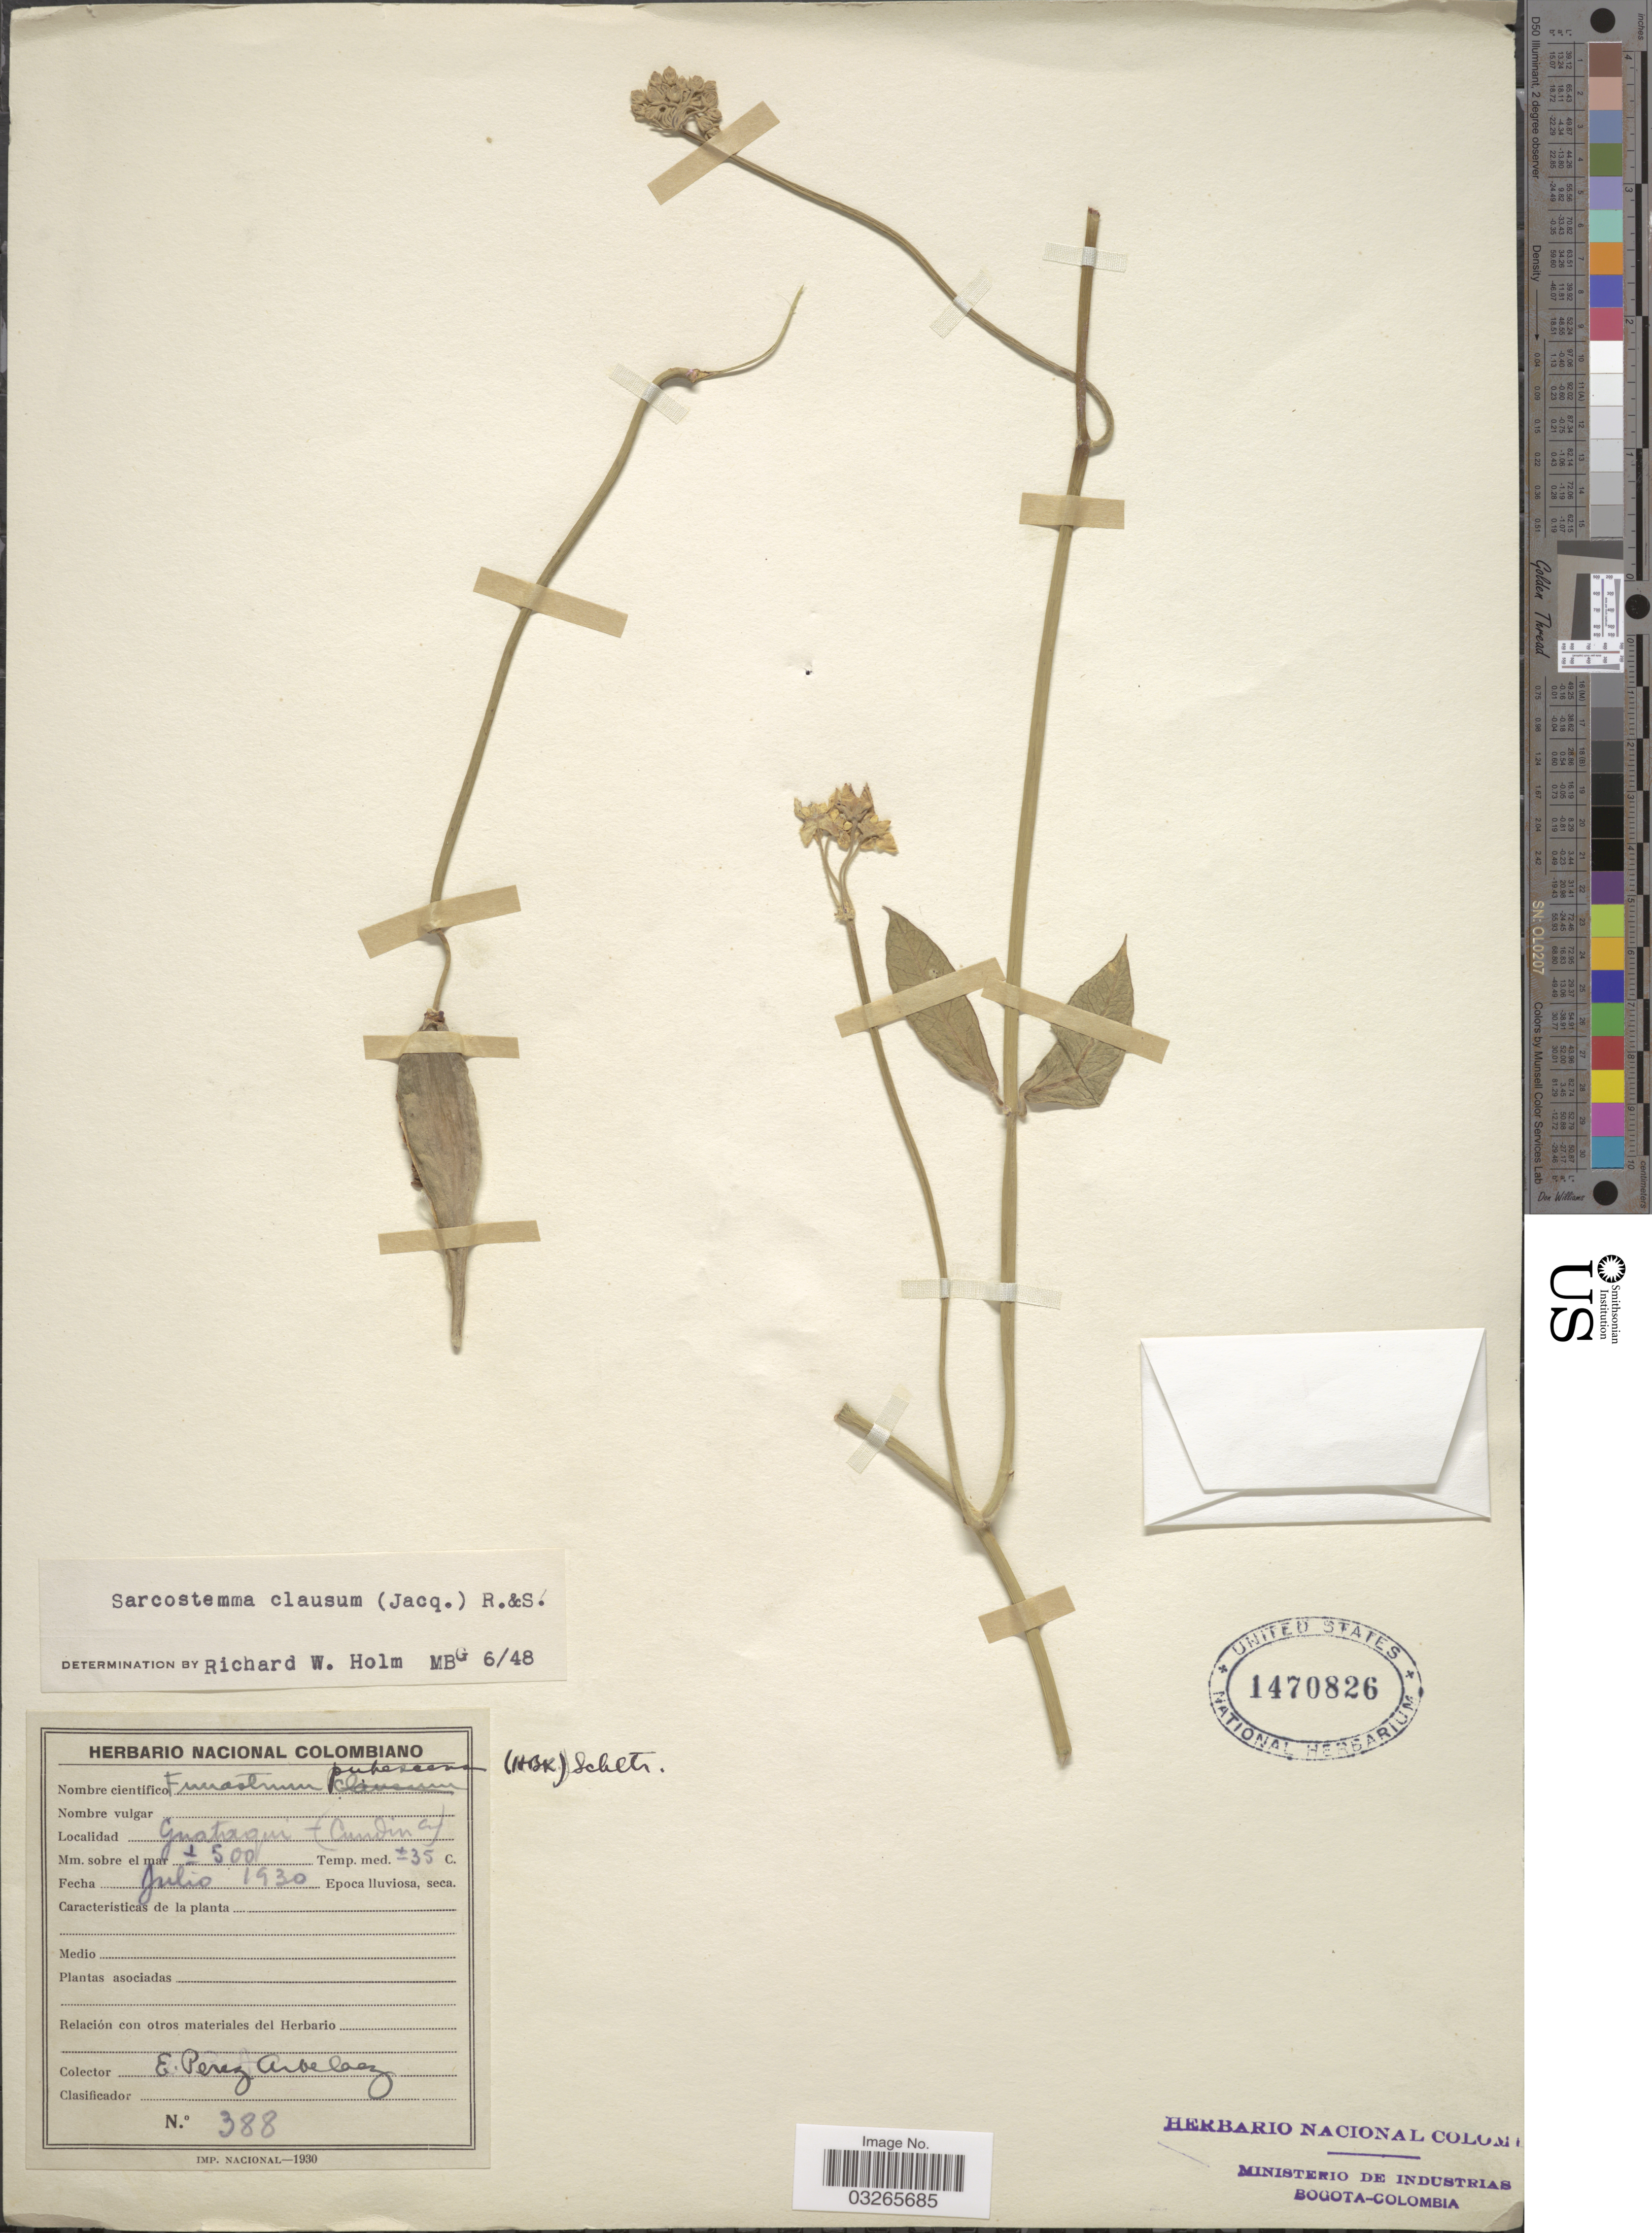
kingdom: Plantae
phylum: Tracheophyta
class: Magnoliopsida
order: Gentianales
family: Apocynaceae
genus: Sarcostemma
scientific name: Sarcostemma clausum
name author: (Jacq.) Schult.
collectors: E. Pérez Arbeláez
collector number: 388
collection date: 1930-07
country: Colombia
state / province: Cundinamarca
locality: Guataqui.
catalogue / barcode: US 1470826